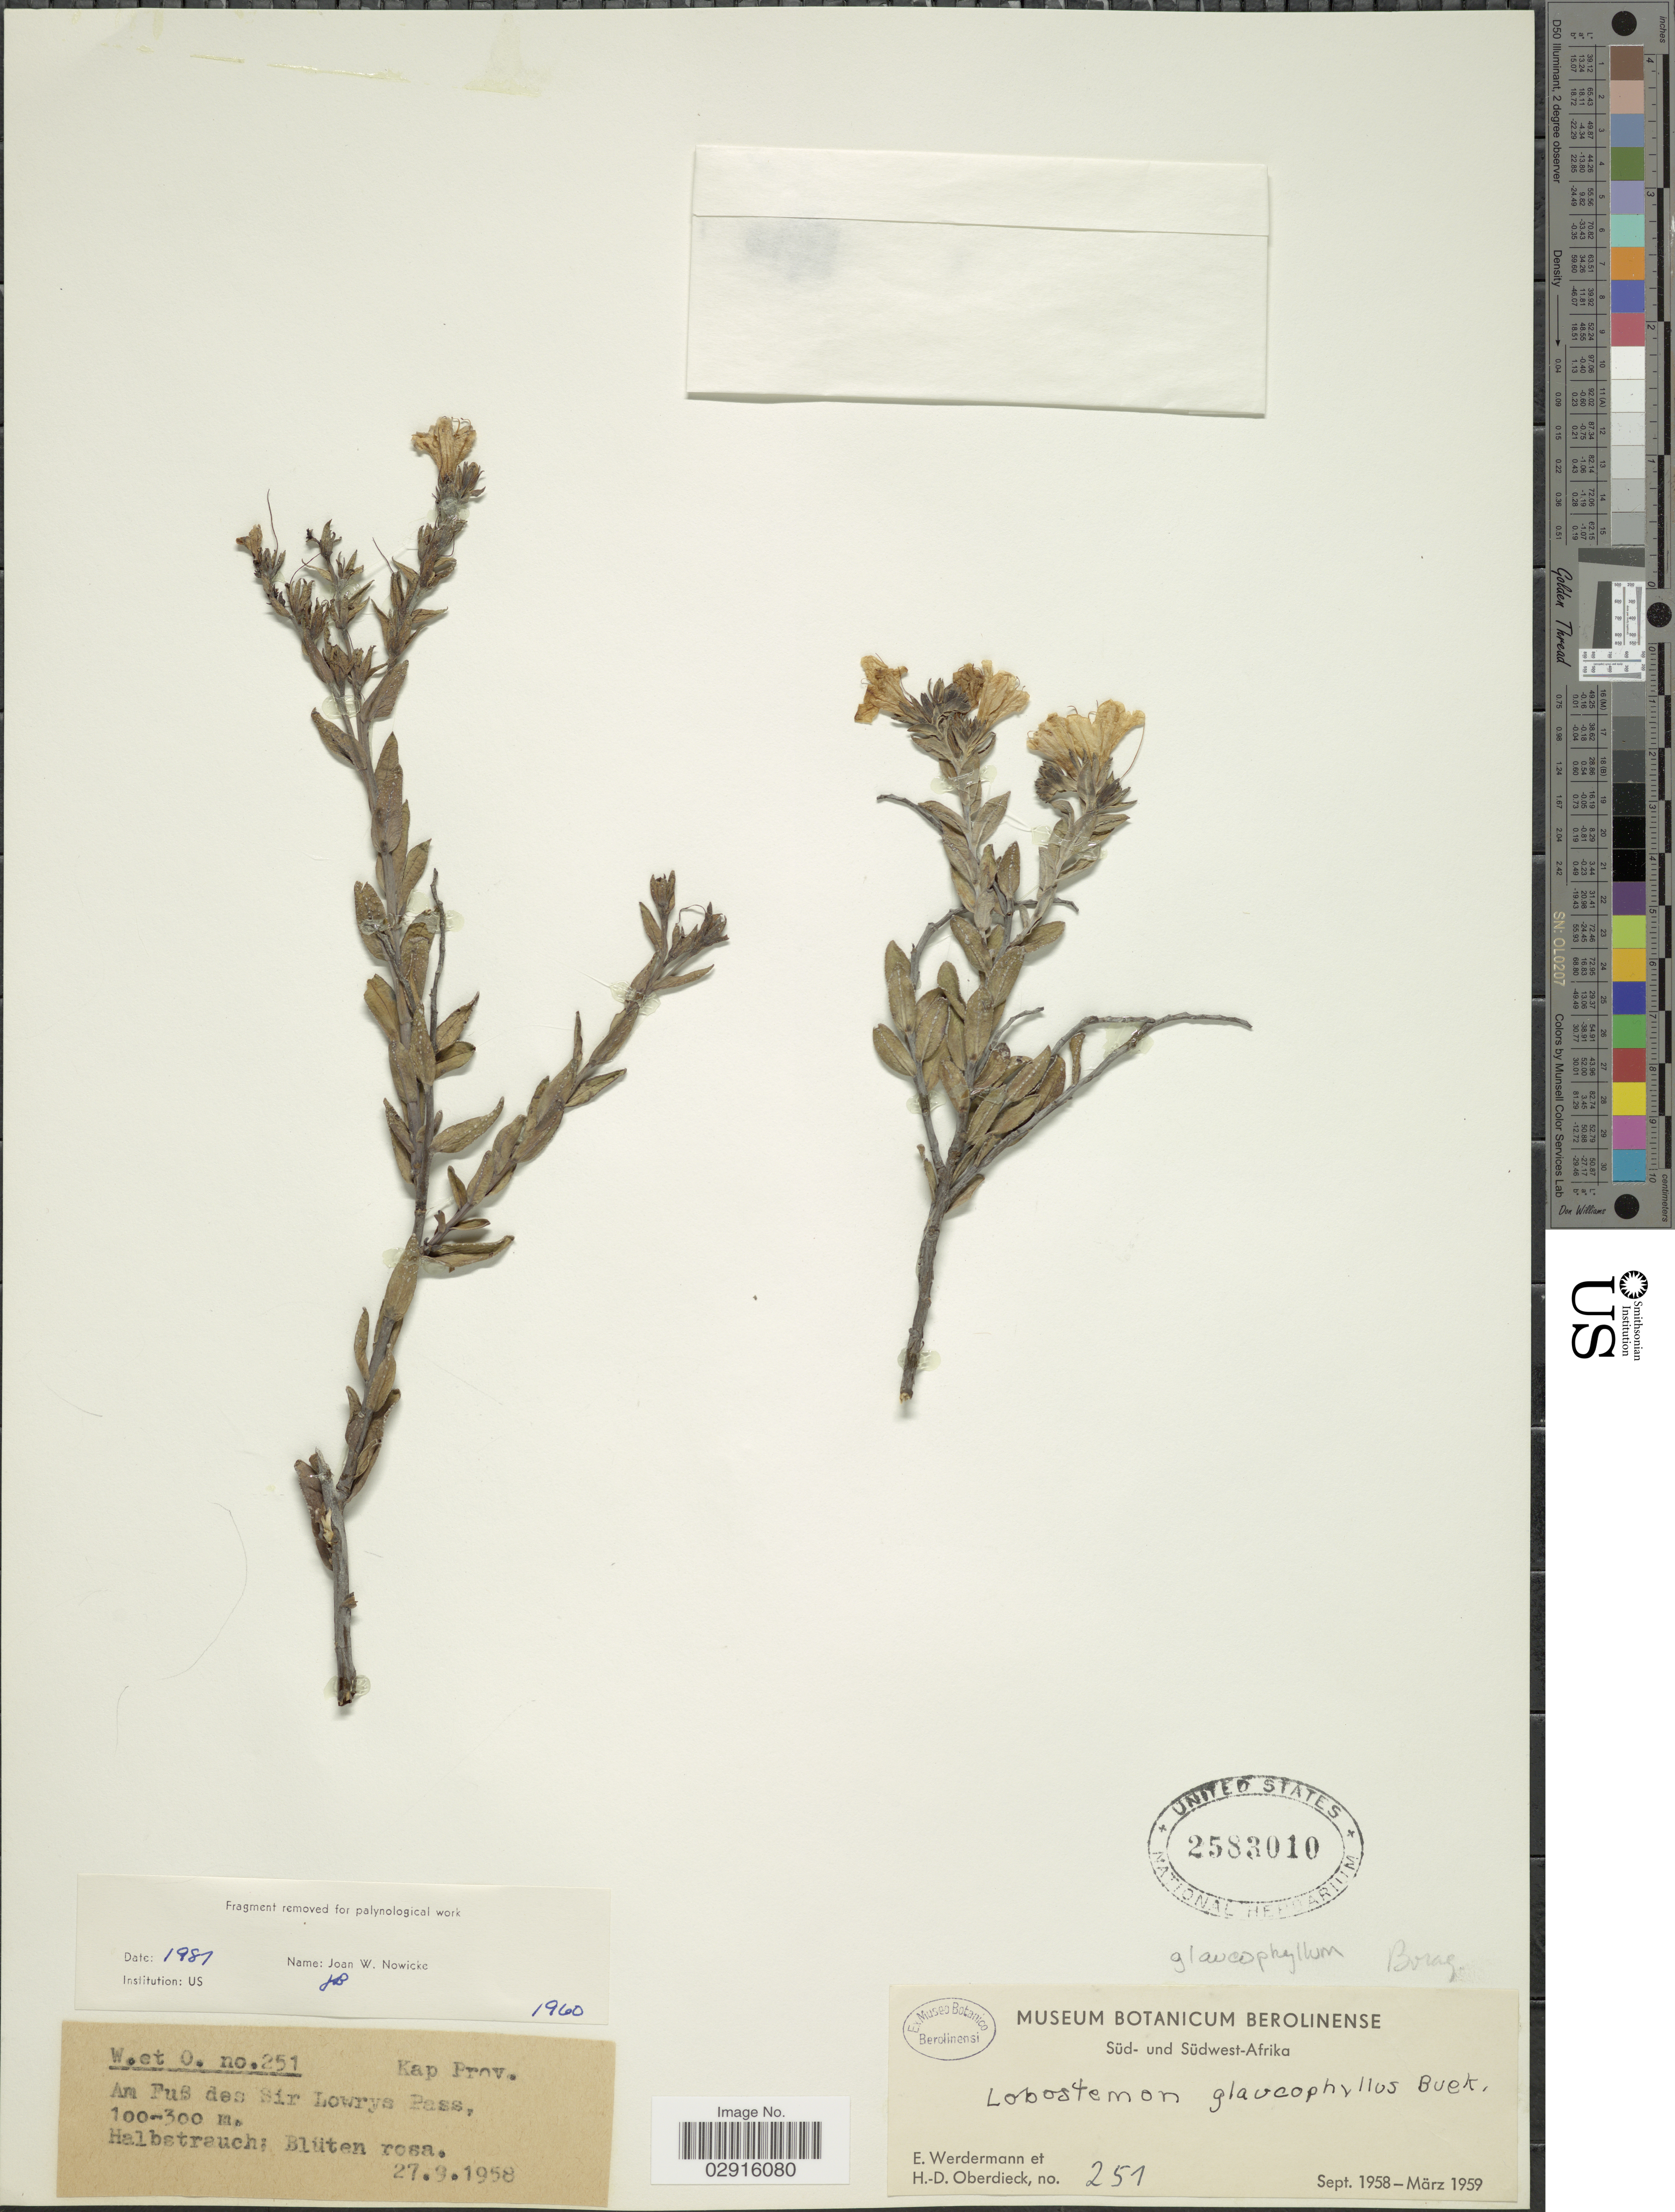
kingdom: Plantae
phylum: Tracheophyta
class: Magnoliopsida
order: Boraginales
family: Boraginaceae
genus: Lobostemon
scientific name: Lobostemon glaucophyllus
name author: (Jacq.) H. Buek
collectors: E. Werdermann & H. Oberdieck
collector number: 251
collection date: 1958-09/1959-03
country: South Africa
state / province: Western Cape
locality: Kap. Prov. Am Fus des Sir Lowrys Pass.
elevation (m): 100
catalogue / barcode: US 2583010